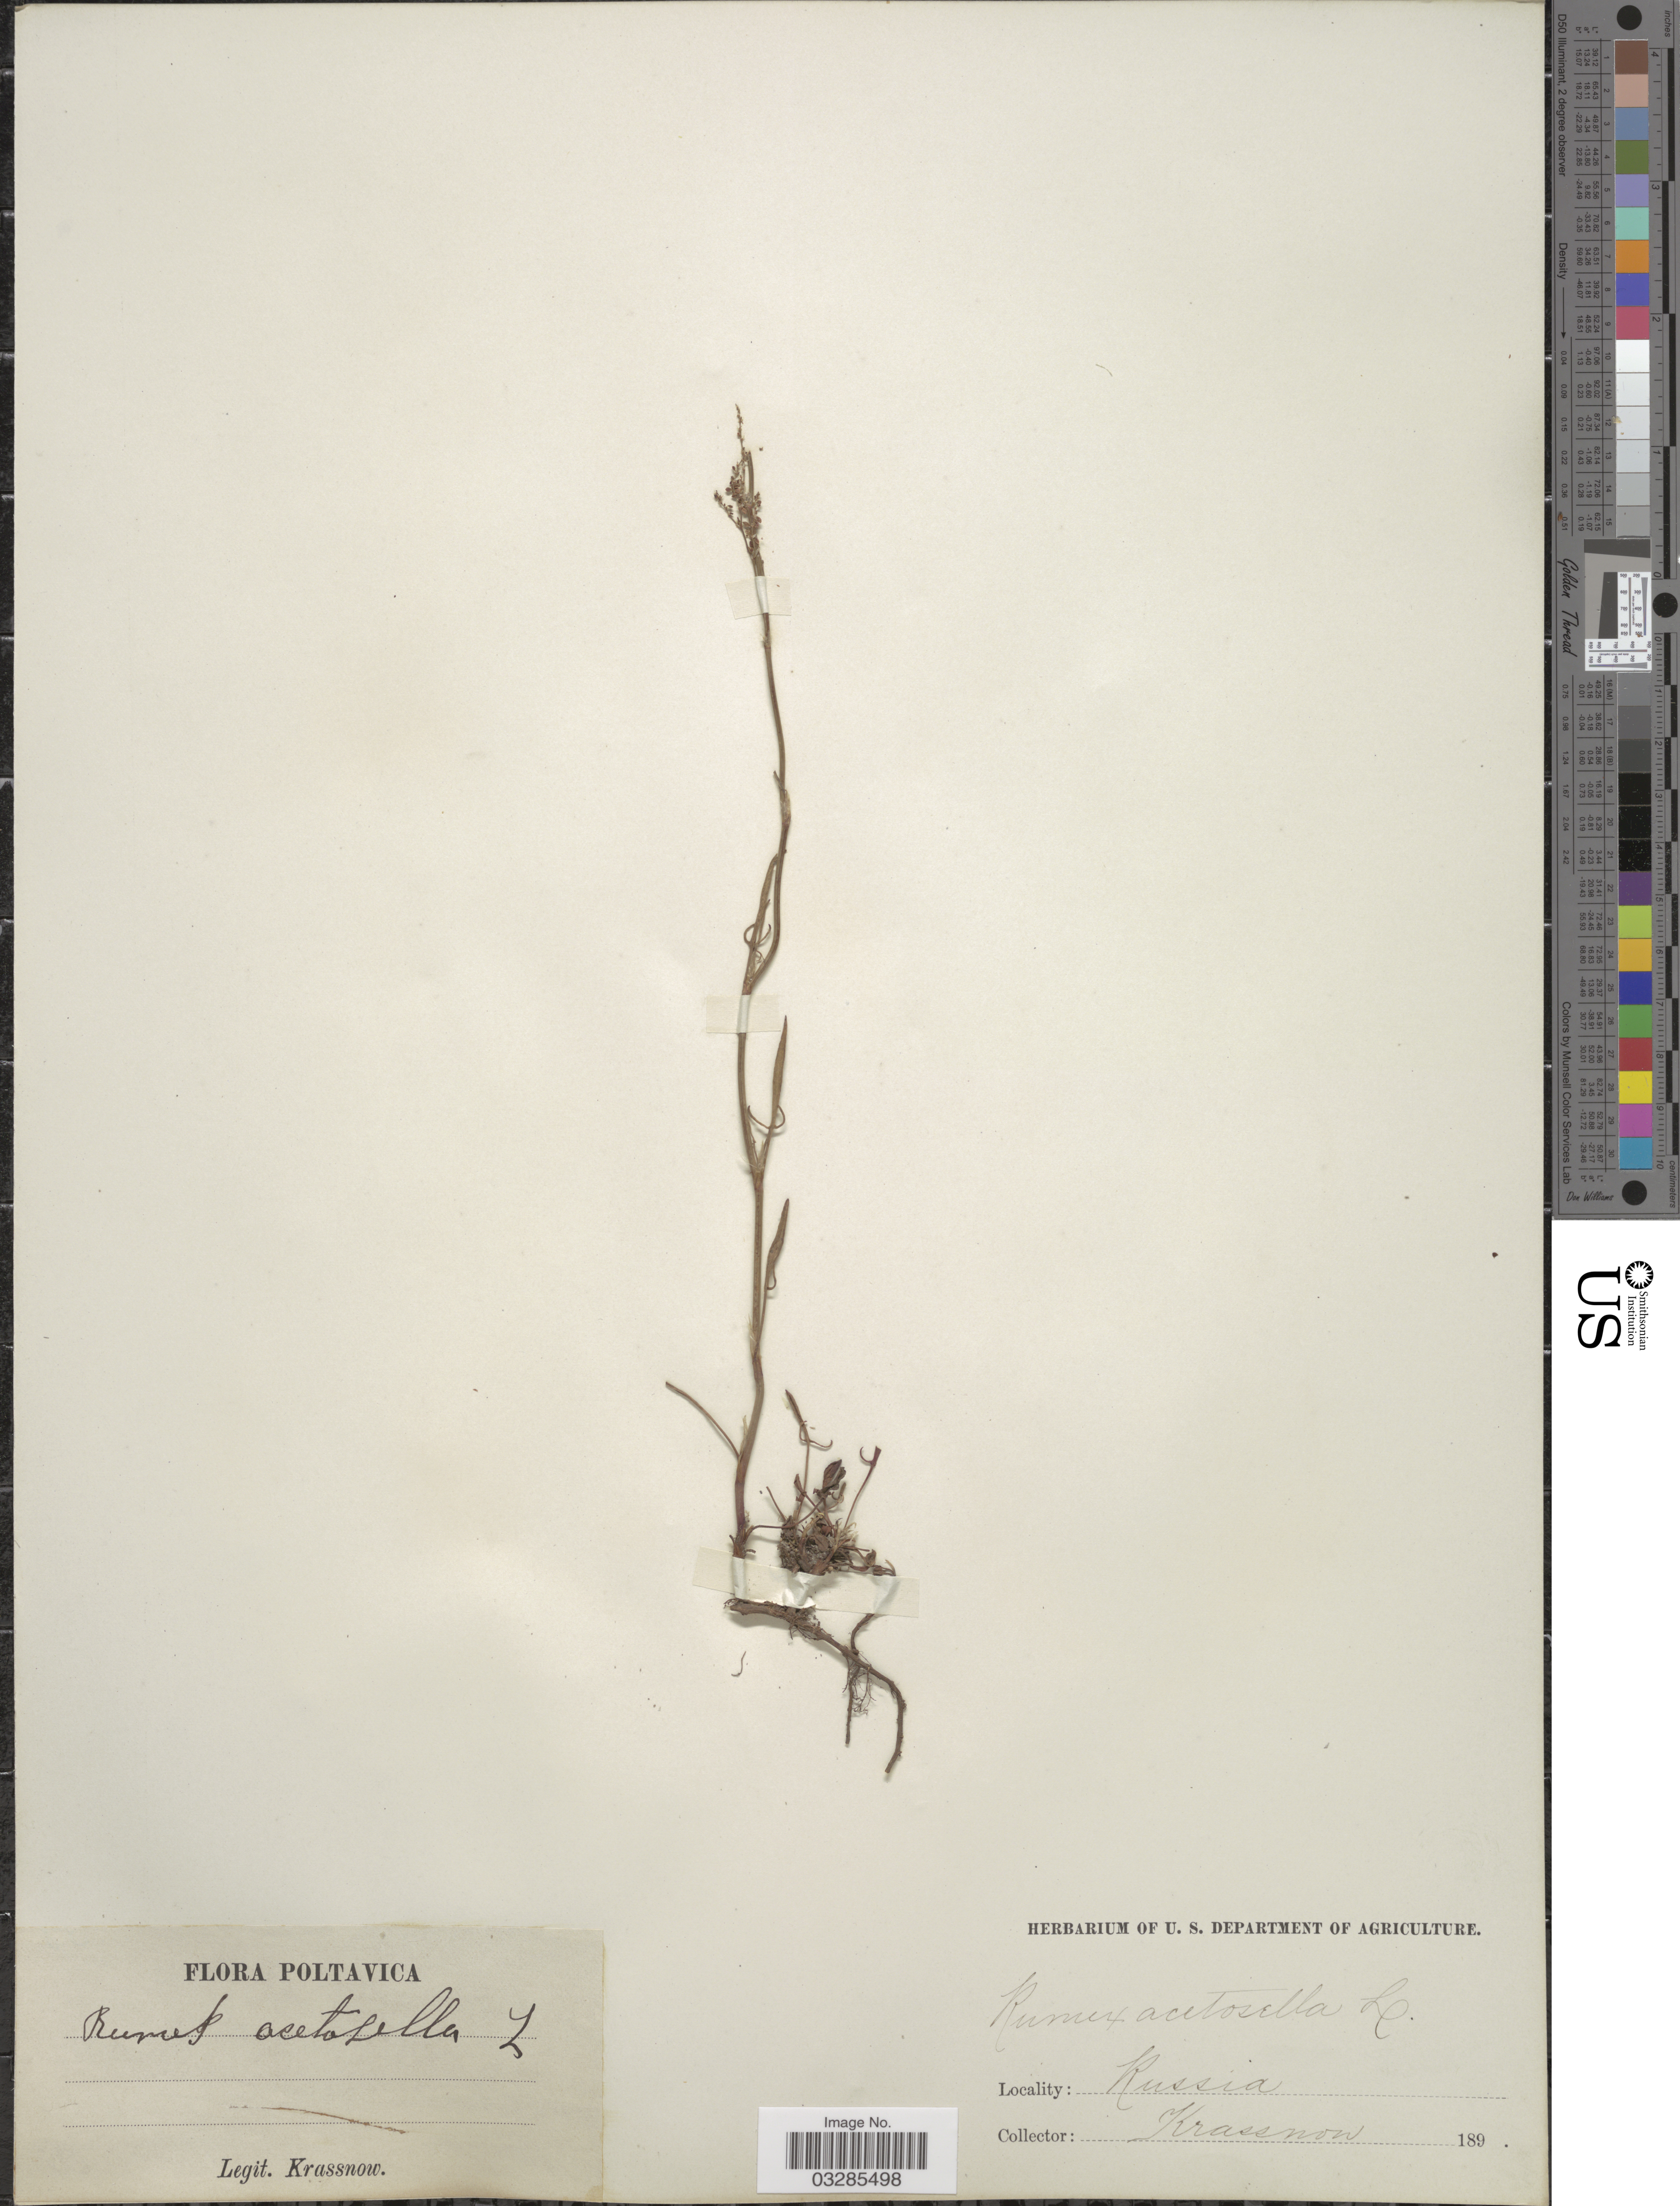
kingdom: Plantae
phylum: Tracheophyta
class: Magnoliopsida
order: Caryophyllales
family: Polygonaceae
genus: Rumex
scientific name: Rumex acetosella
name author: L.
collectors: -. Krassnow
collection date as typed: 189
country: Ukraine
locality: Poltavica. Russia.